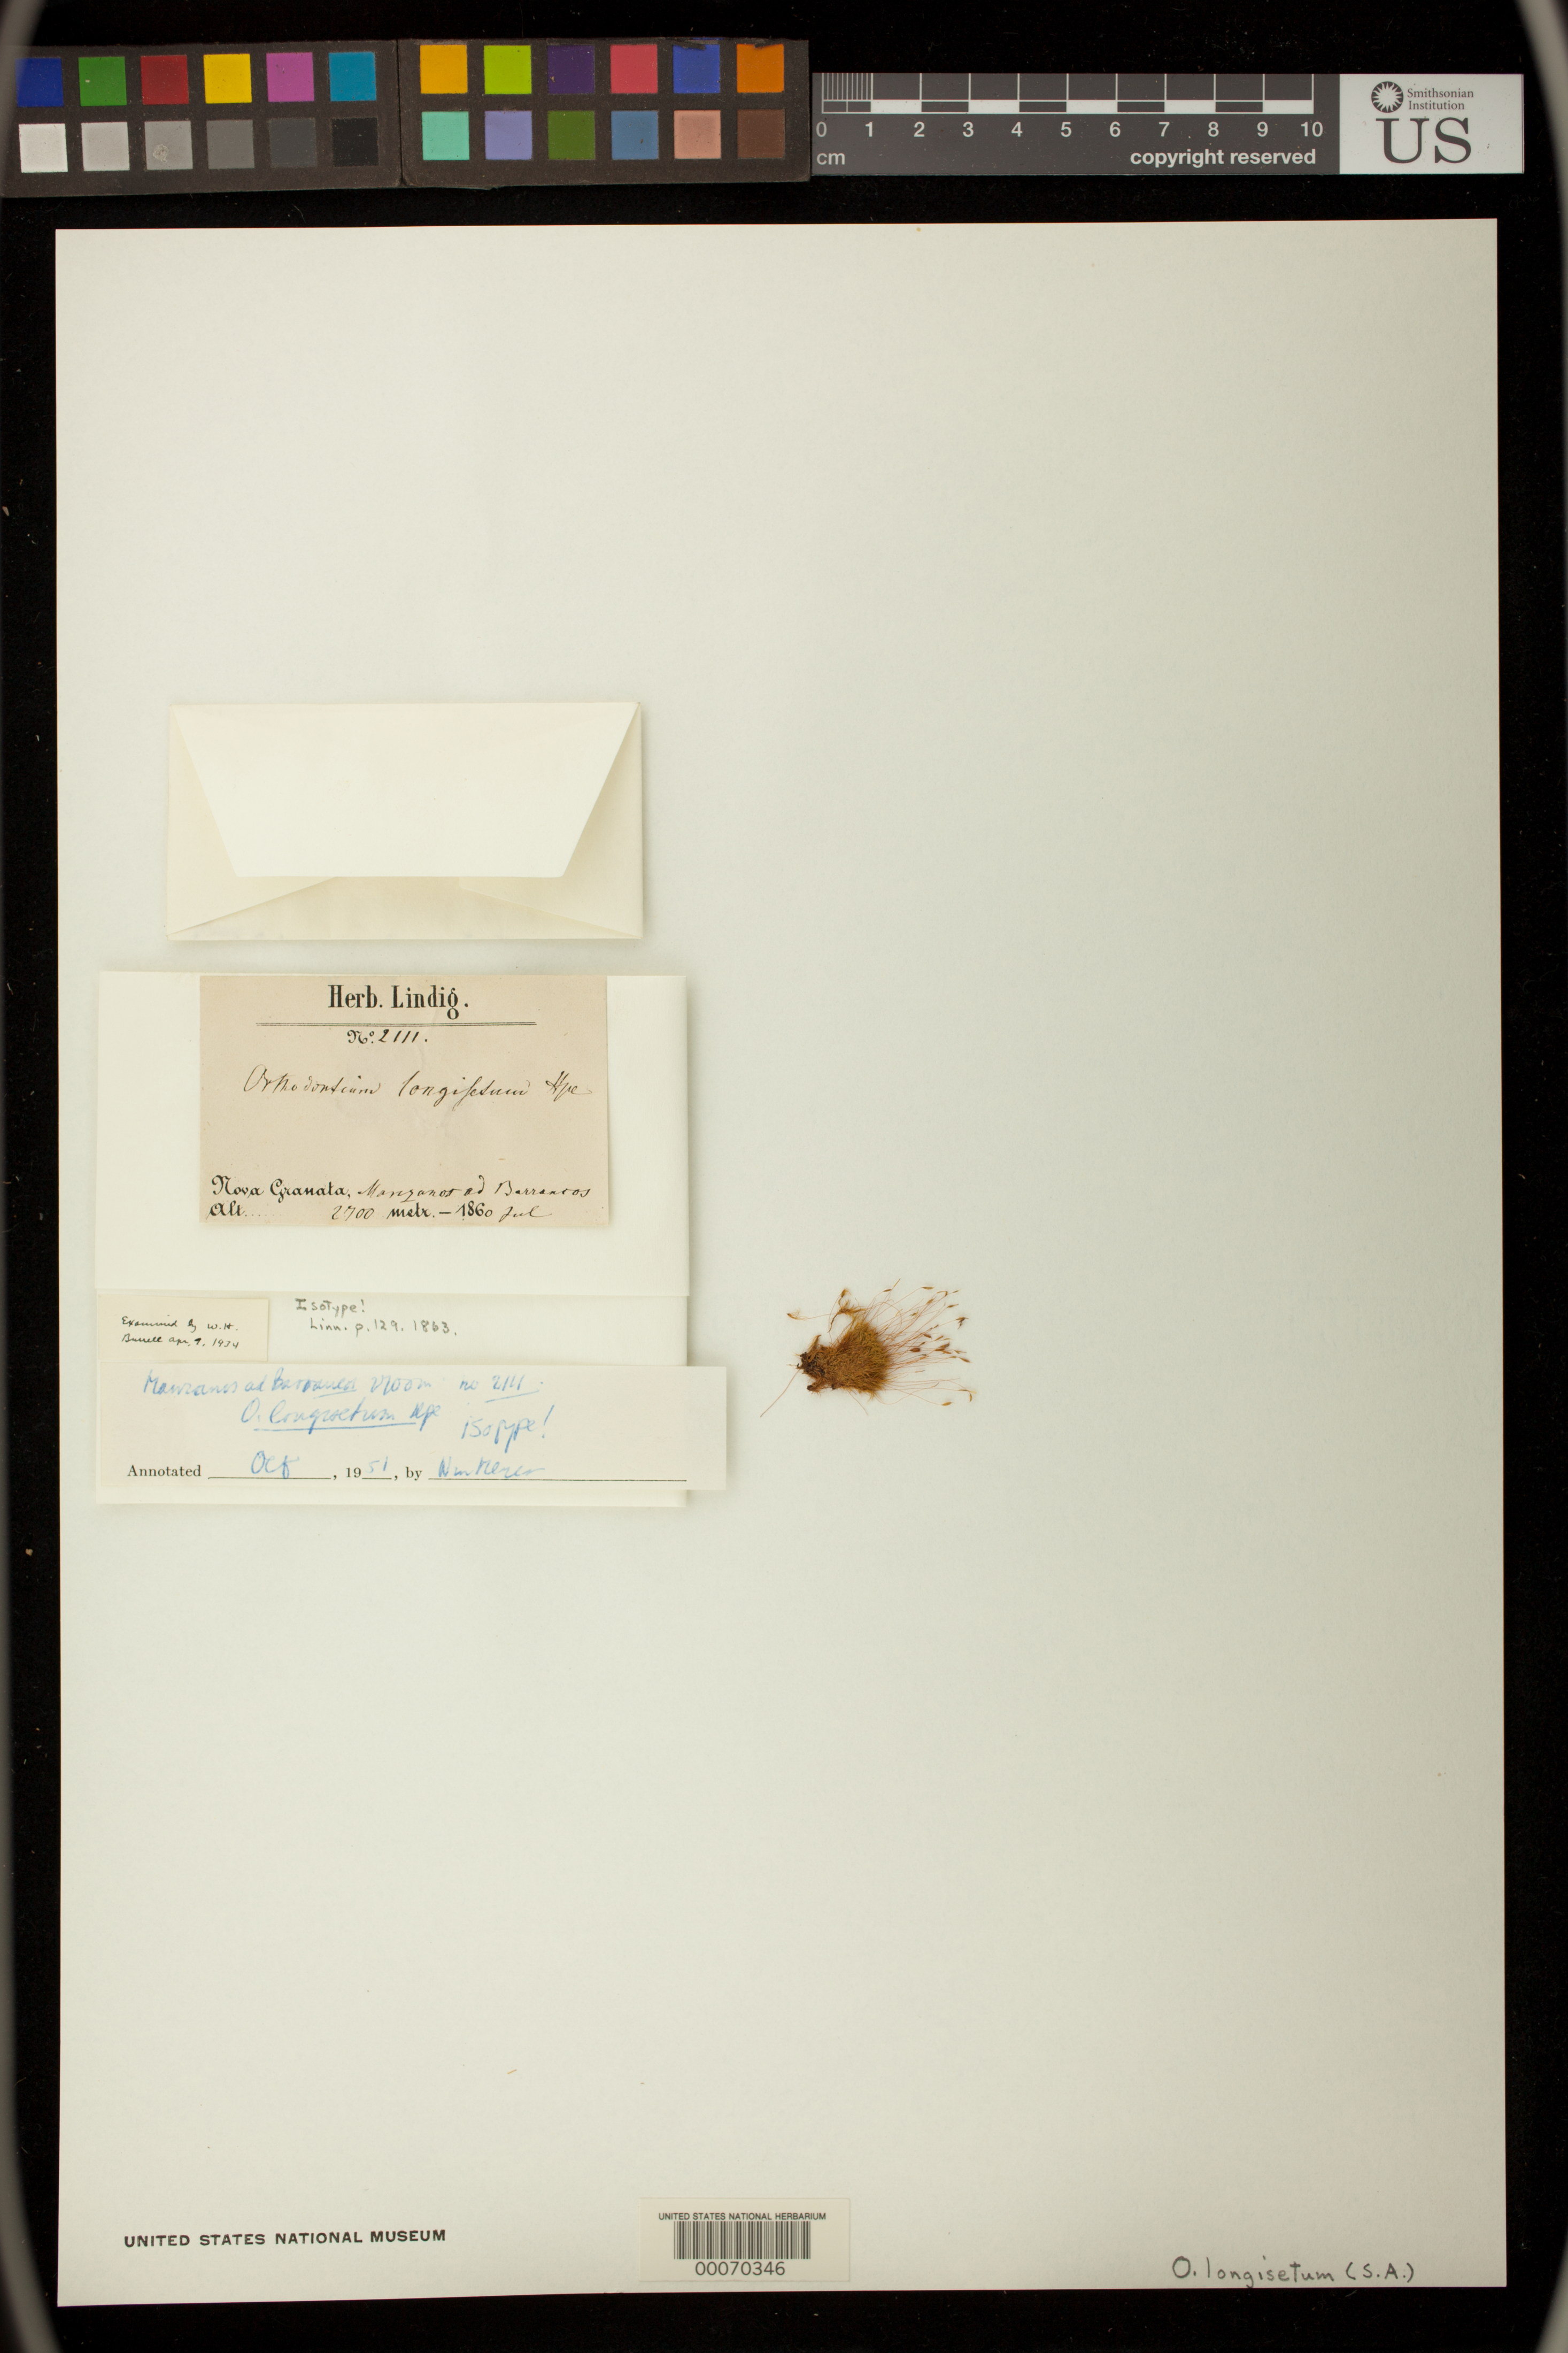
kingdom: Plantae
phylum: Bryophyta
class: Bryopsida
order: Bryales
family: Bryaceae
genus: Orthodontium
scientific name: Orthodontium longisetum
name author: Hampe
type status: Isotype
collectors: A. Lindig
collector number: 2111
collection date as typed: Jul 1860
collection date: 1860-07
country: Colombia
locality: Manganos ad. Barranios. [?]